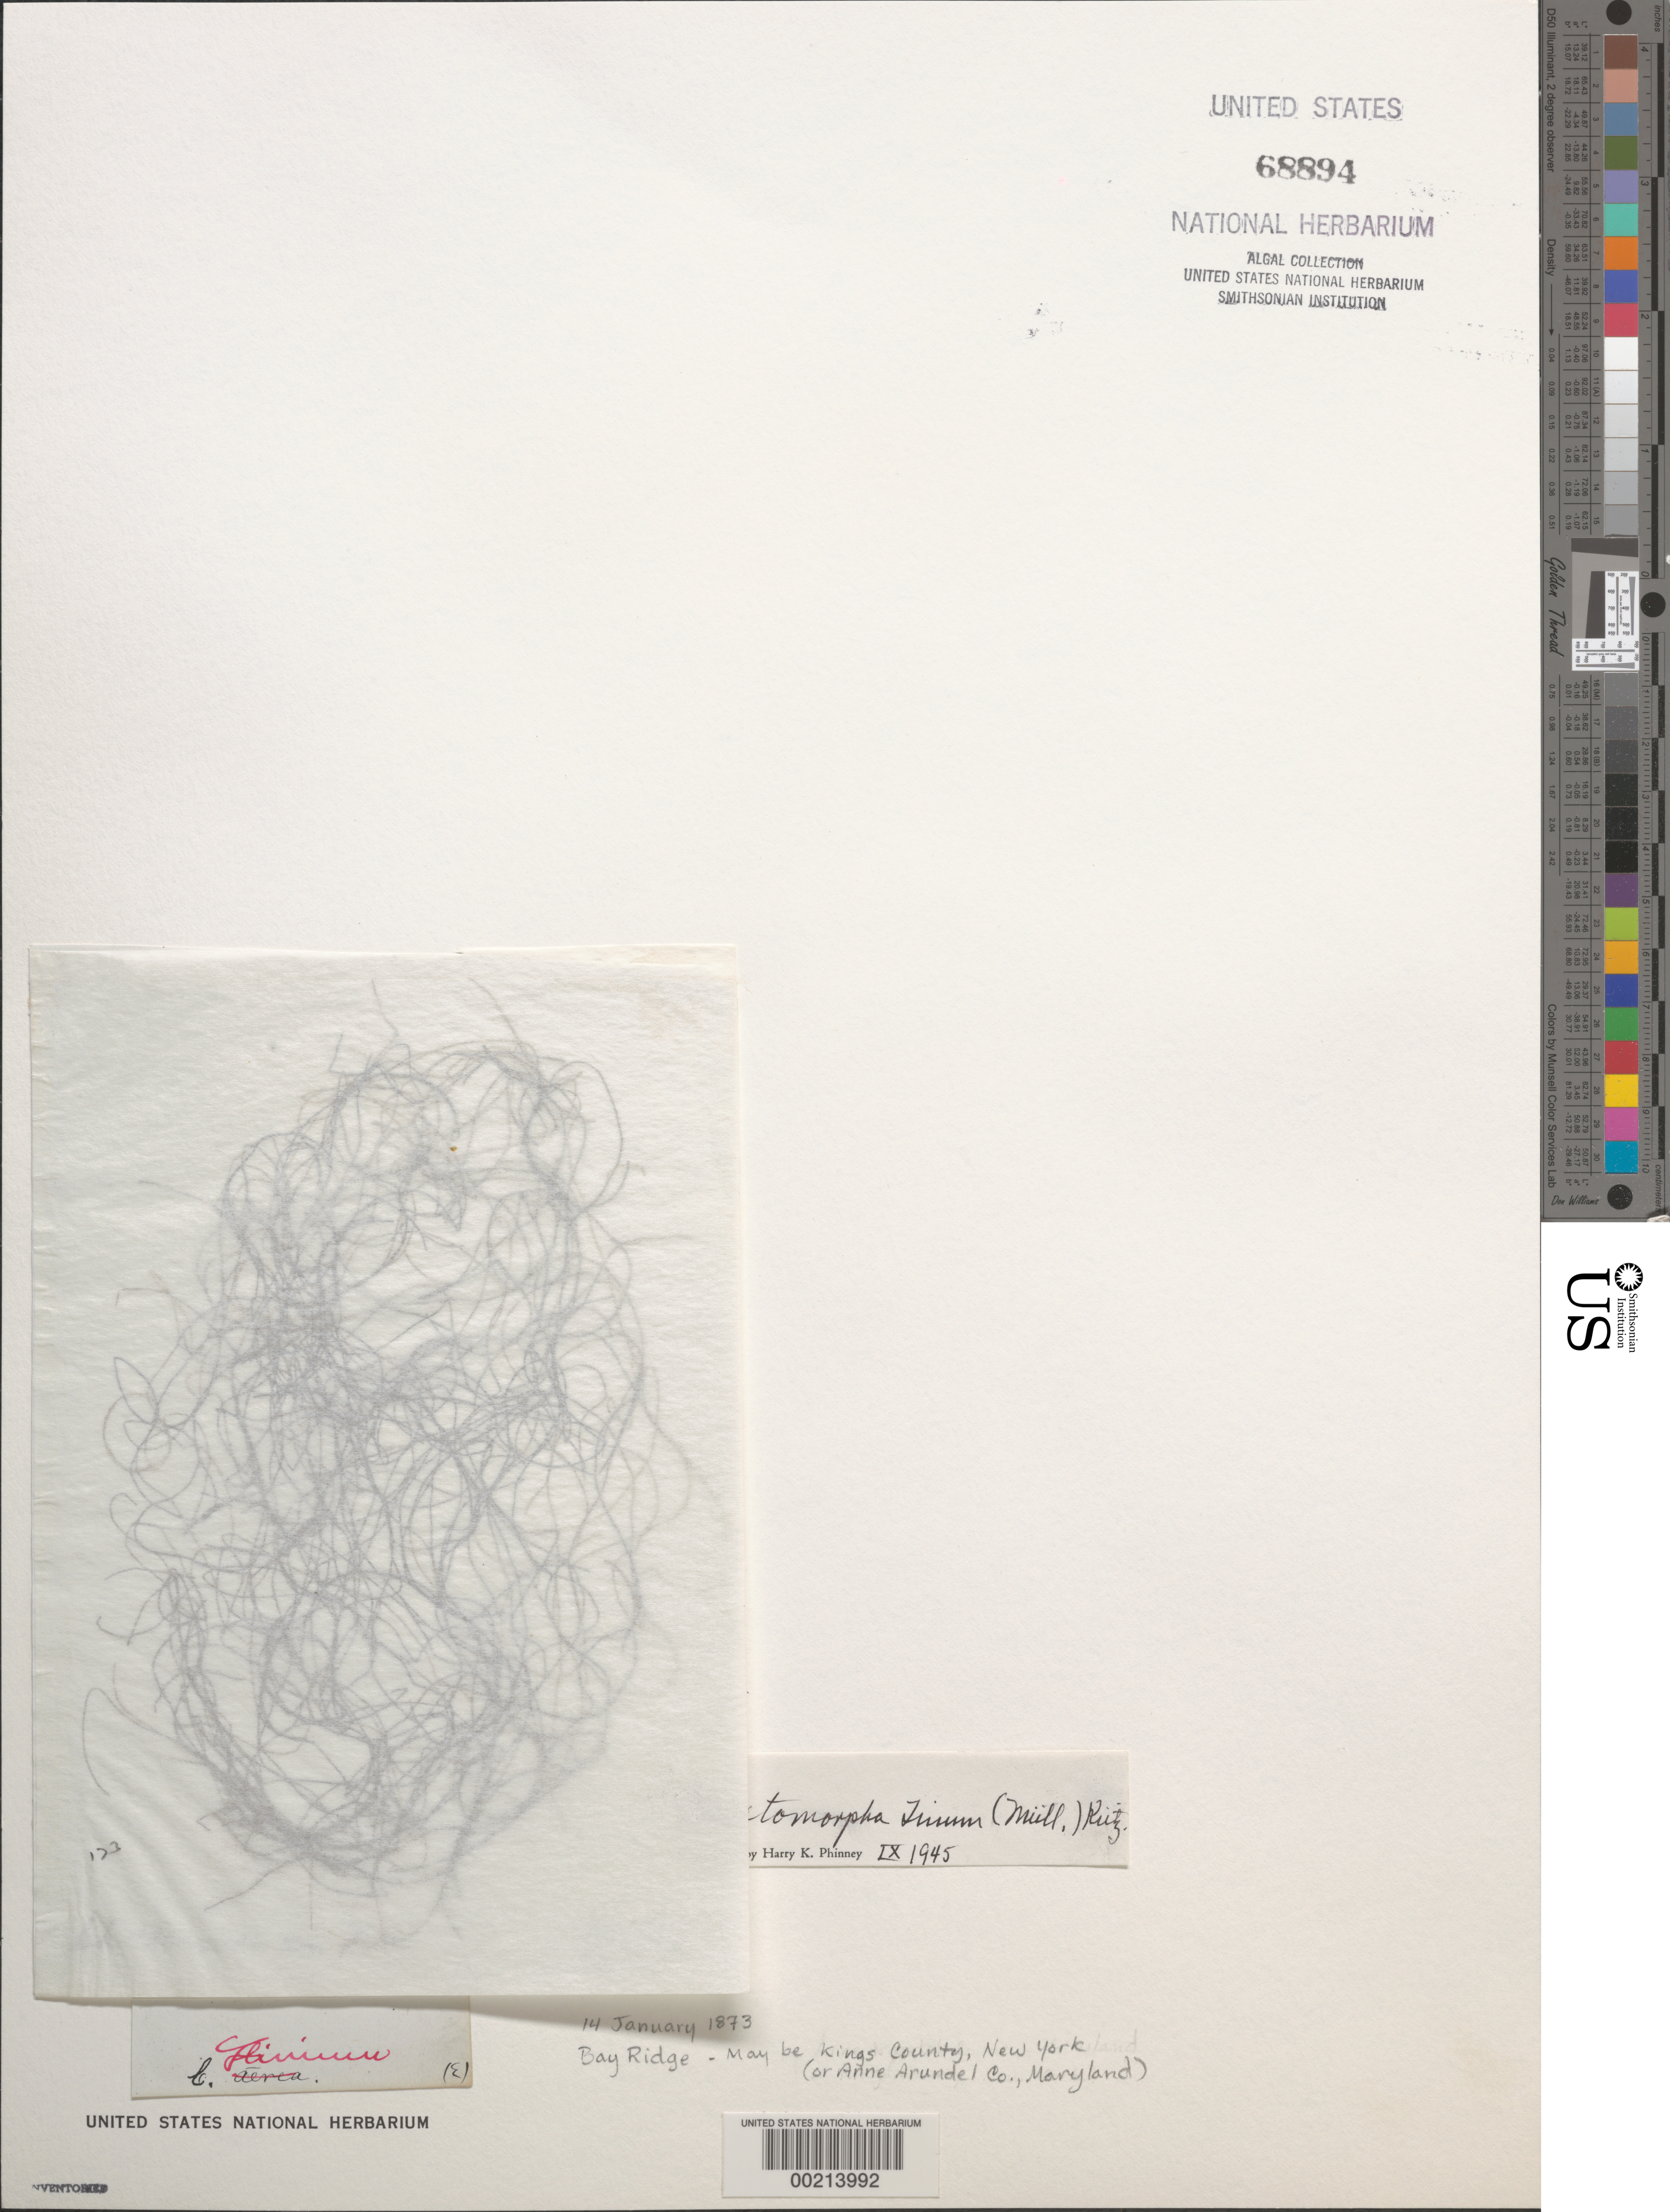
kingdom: Plantae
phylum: Chlorophyta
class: Ulvophyceae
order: Cladophorales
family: Cladophoraceae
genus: Chaetomorpha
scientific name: Chaetomorpha linum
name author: (O.F. Muell.) Kütz.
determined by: Phinney, H. K.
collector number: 173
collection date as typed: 14 Jan 1873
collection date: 1873-01-14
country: United States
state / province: New York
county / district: Kings County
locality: Bay Ridge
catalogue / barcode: US 68894